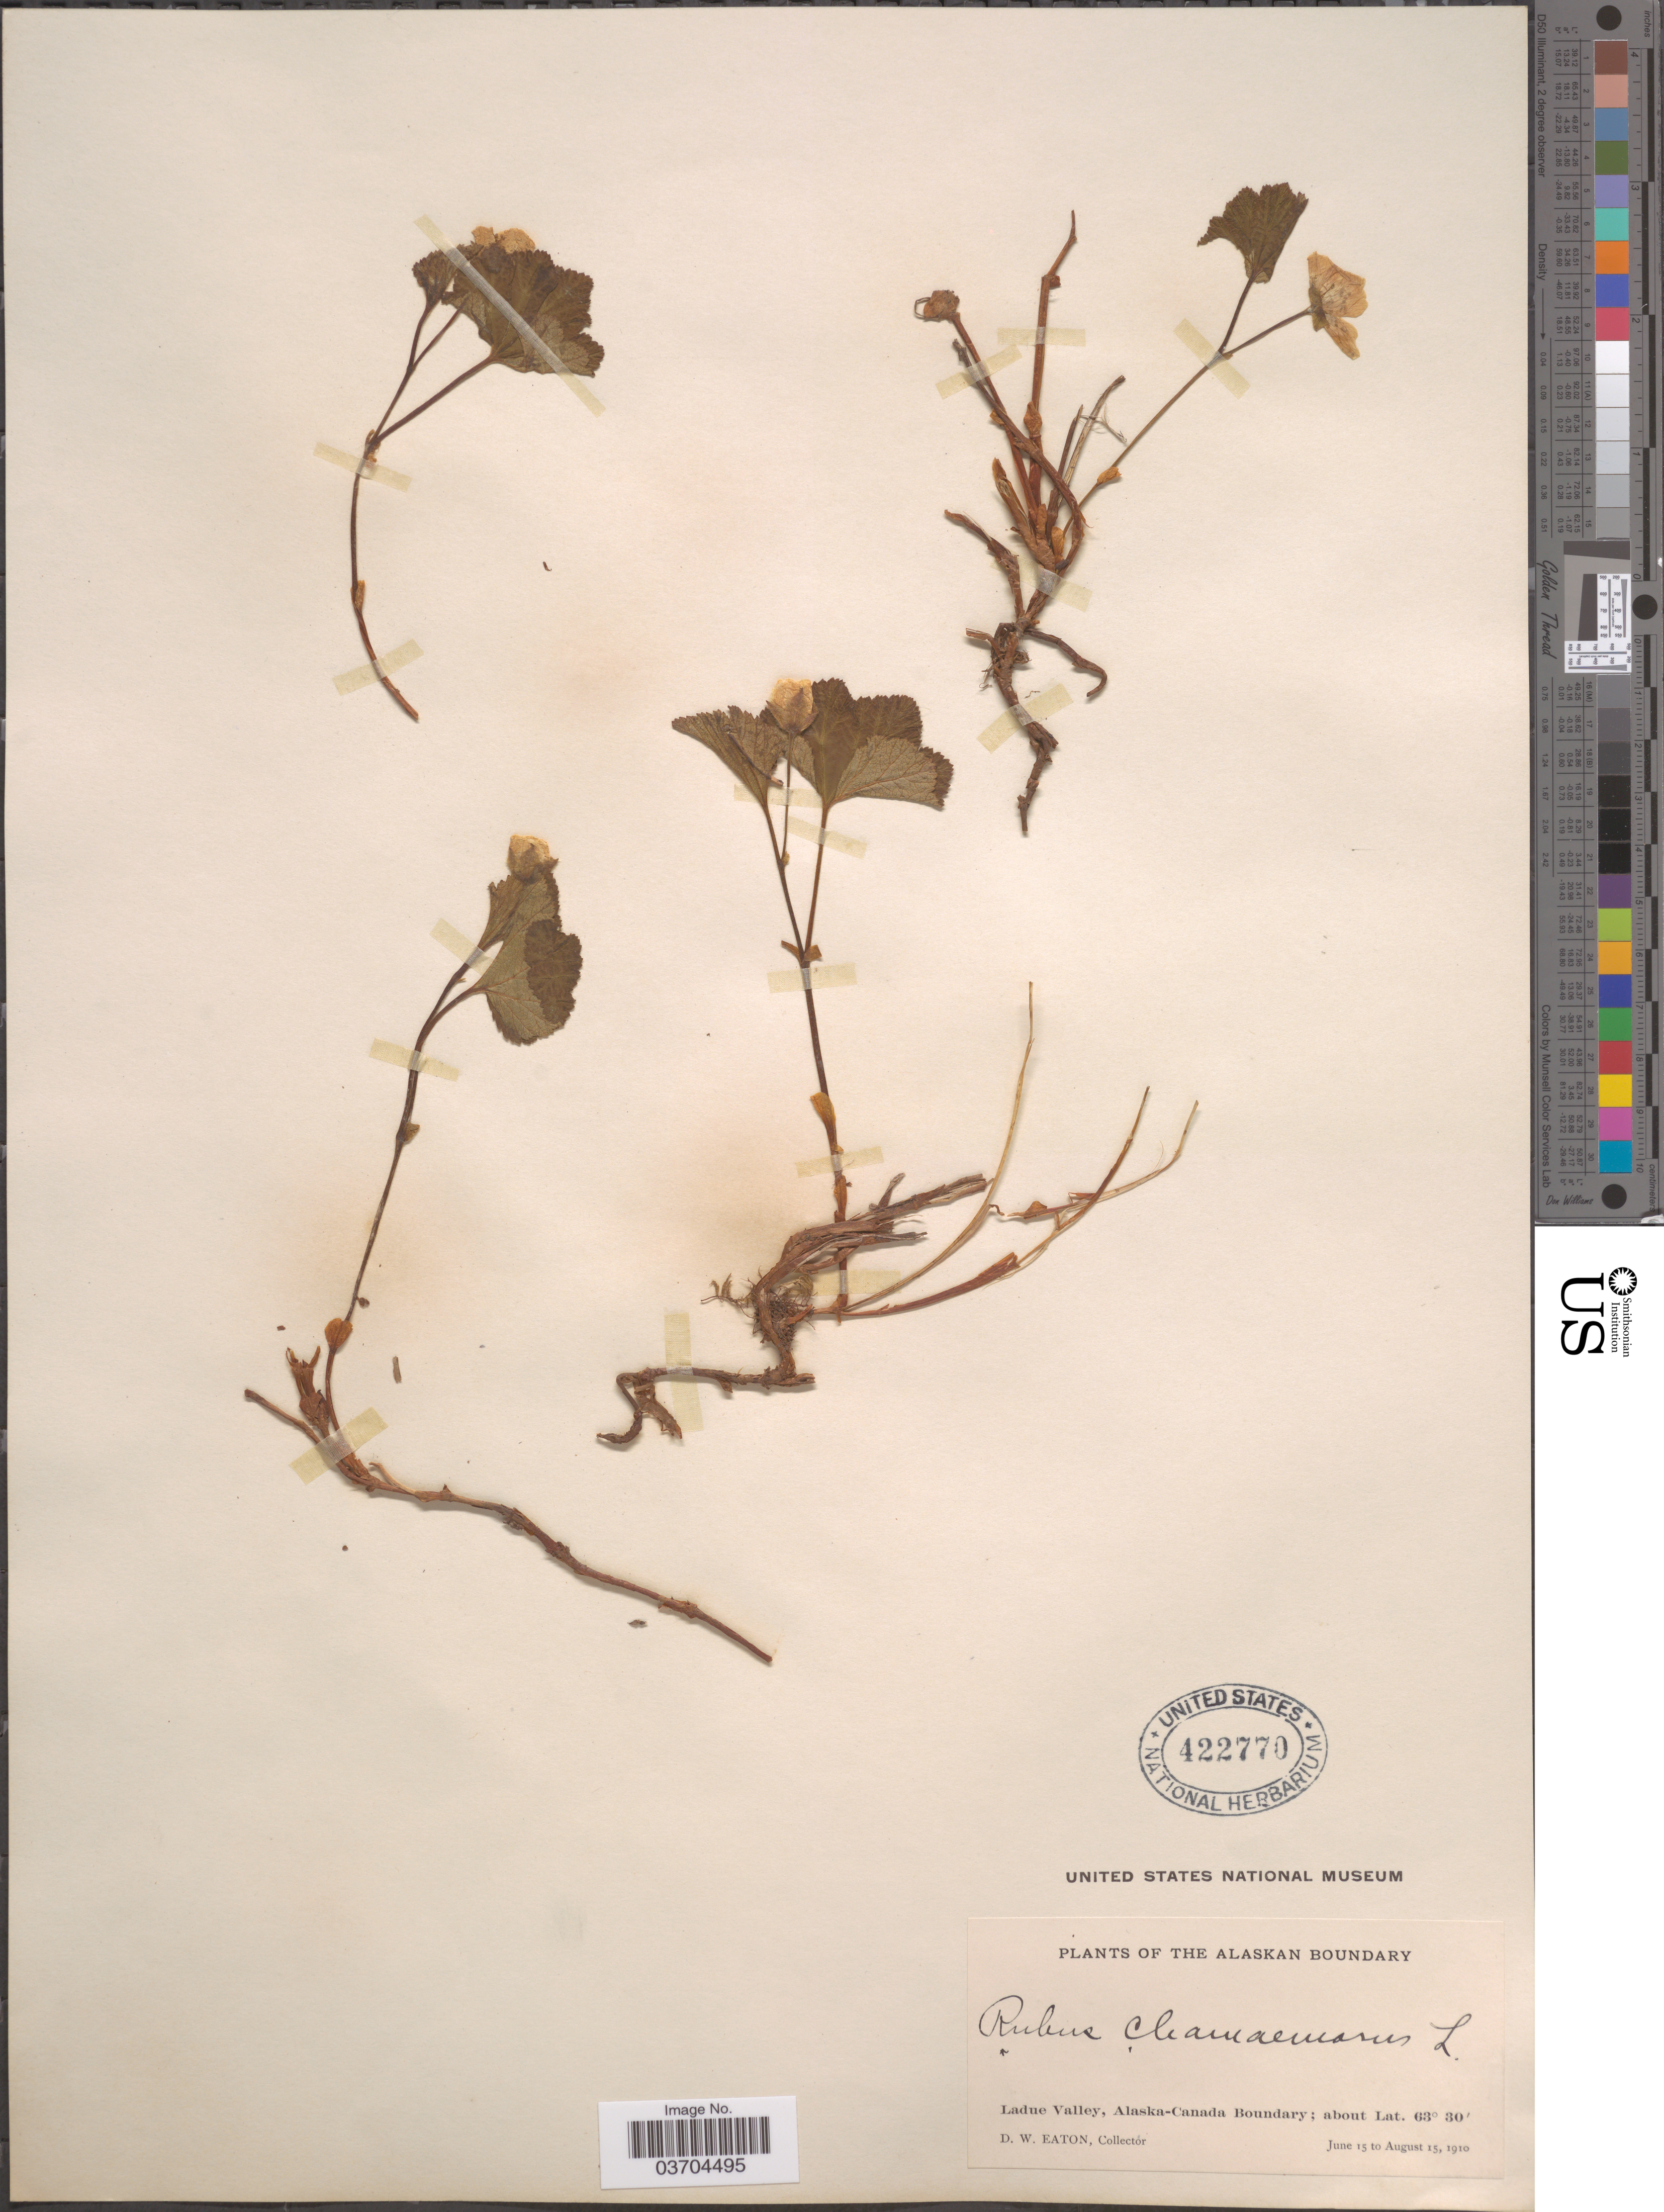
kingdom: Plantae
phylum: Tracheophyta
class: Magnoliopsida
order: Rosales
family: Rosaceae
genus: Rubus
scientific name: Rubus chamaemorus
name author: L.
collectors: D. Eaton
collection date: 1910-06-15/1910-08-15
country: United States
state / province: Alaska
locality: The Alaskan Boundary. Ladue Valley, Alaska-Canada Boundary.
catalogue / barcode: US 422770